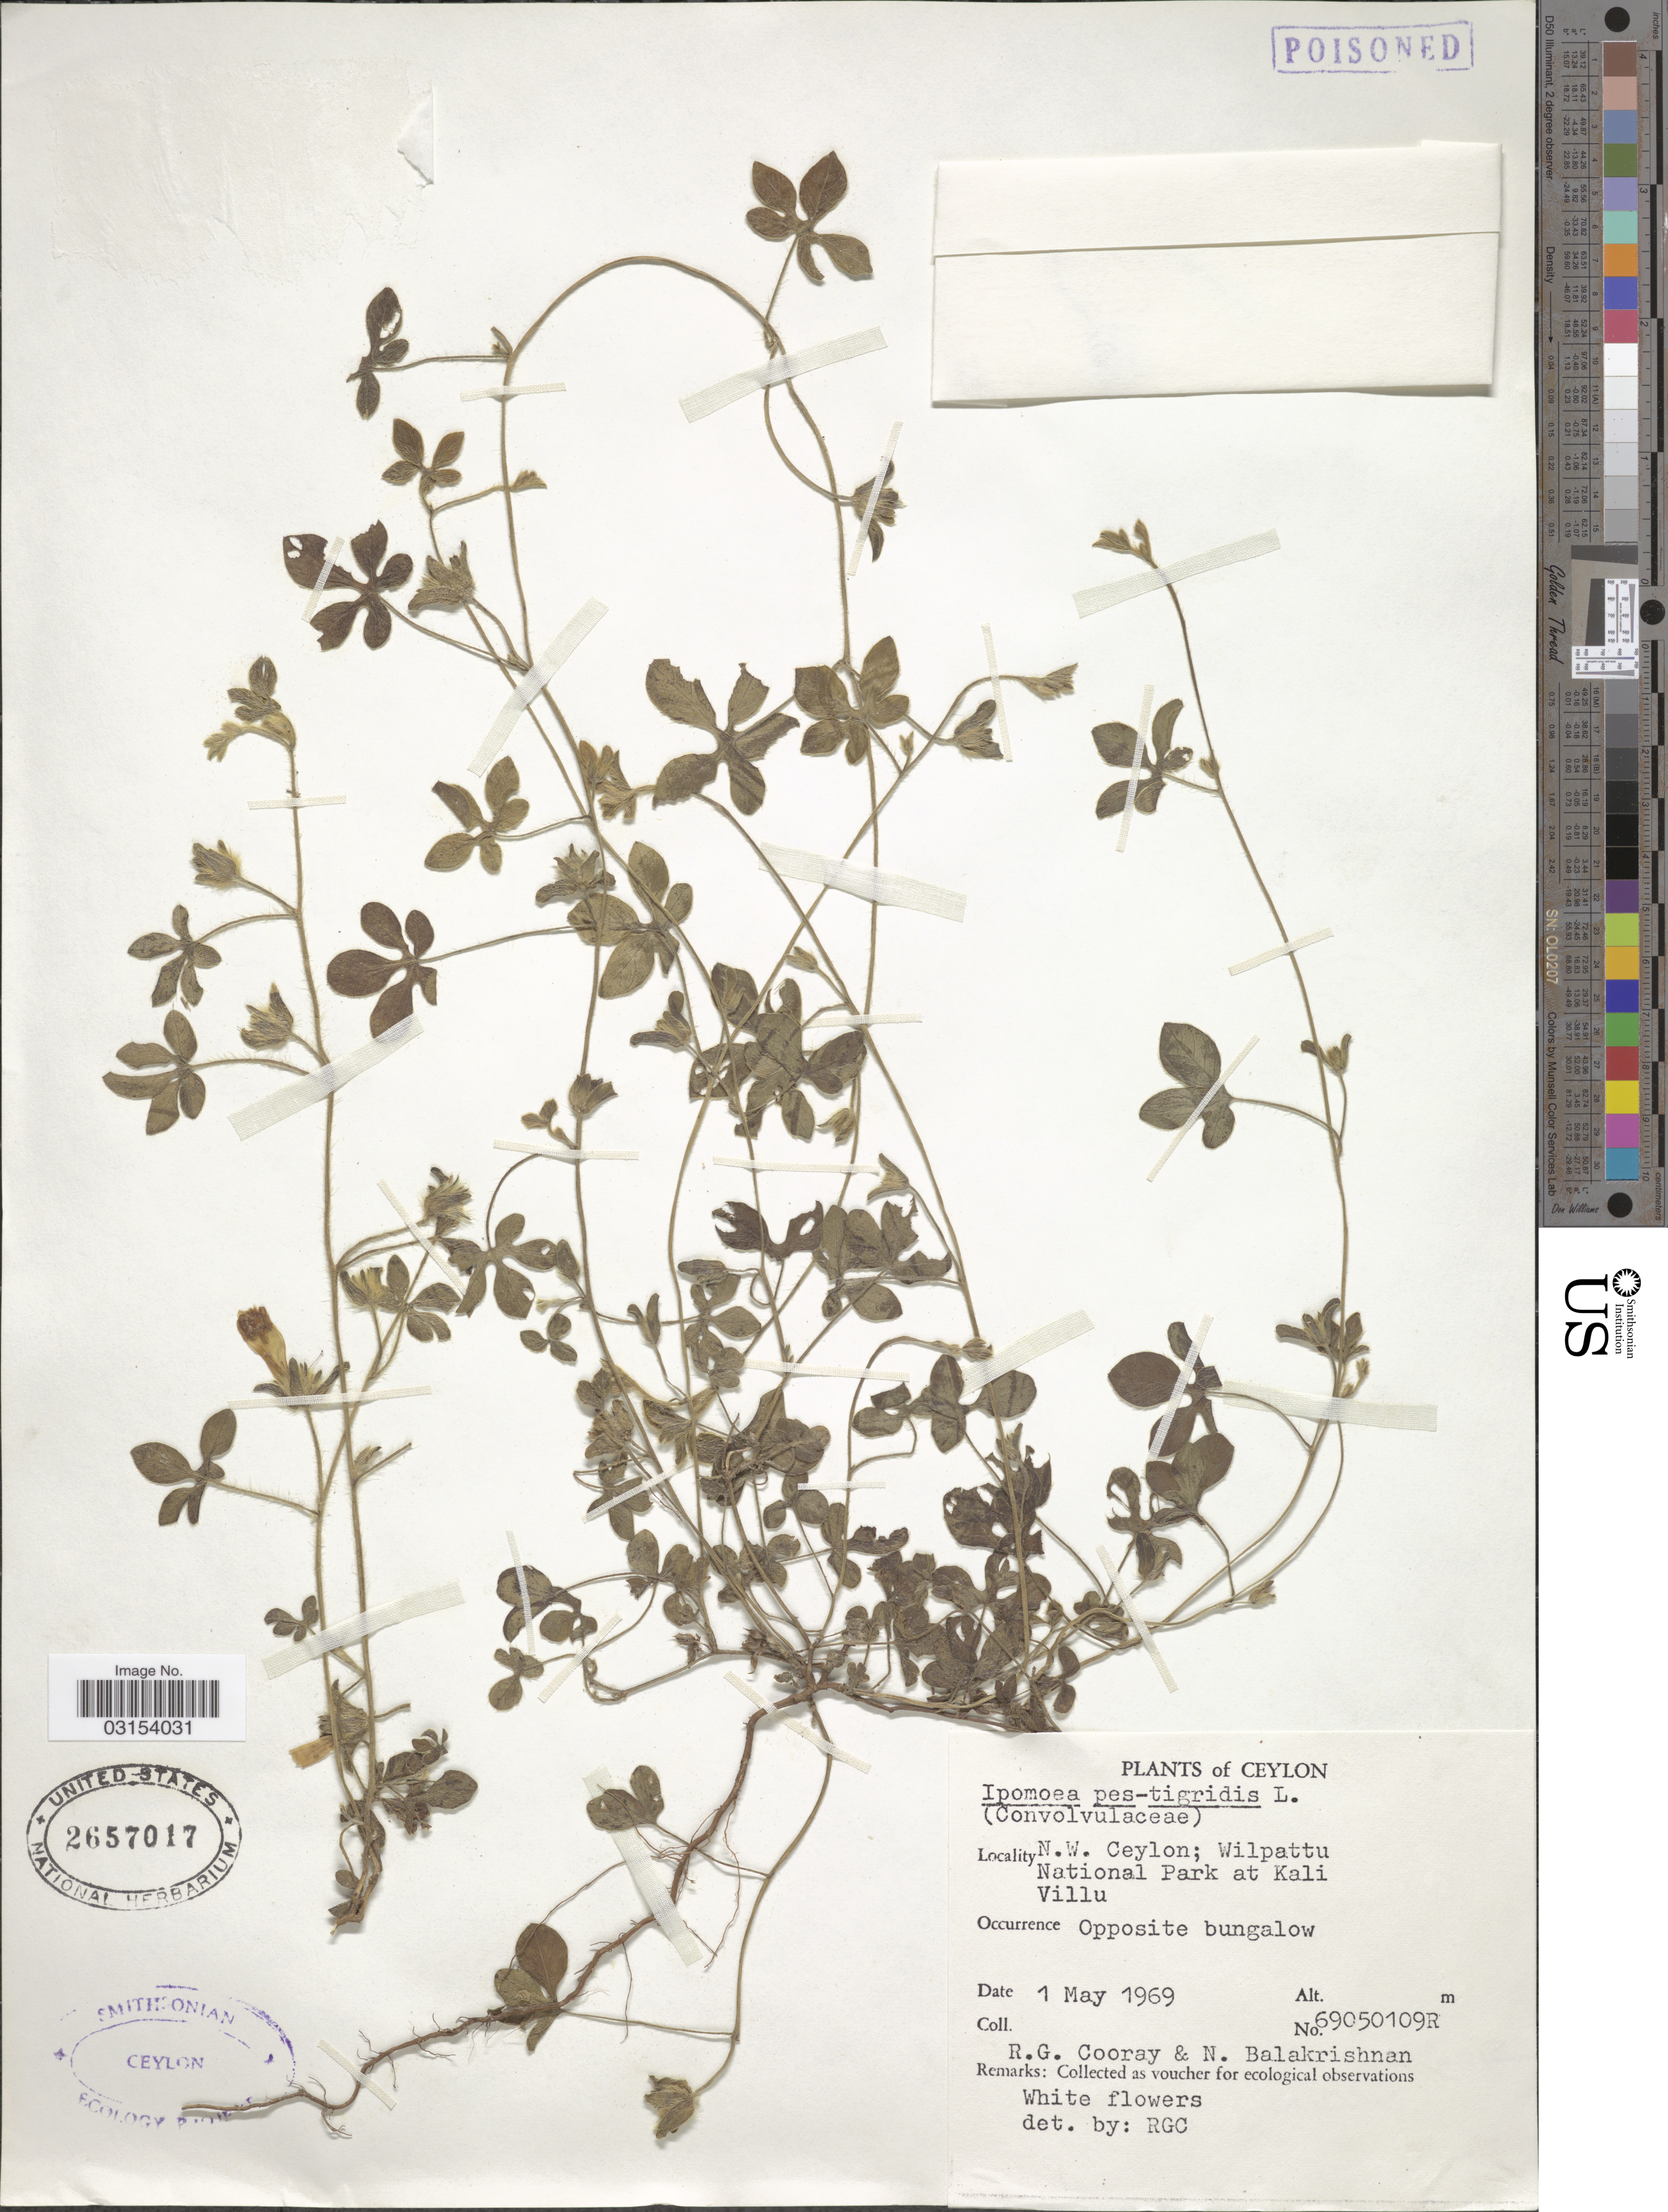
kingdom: Plantae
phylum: Tracheophyta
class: Magnoliopsida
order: Solanales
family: Convolvulaceae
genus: Ipomoea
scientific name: Ipomoea pes-tigridis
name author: L.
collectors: R. Cooray & N. Balakrishnan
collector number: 69050109R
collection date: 1969-05-01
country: Sri Lanka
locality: Ceylon. N.W. Ceylon; Wilpattu National Park at Kali Villu. Opposite bungalow.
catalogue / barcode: US 2657017